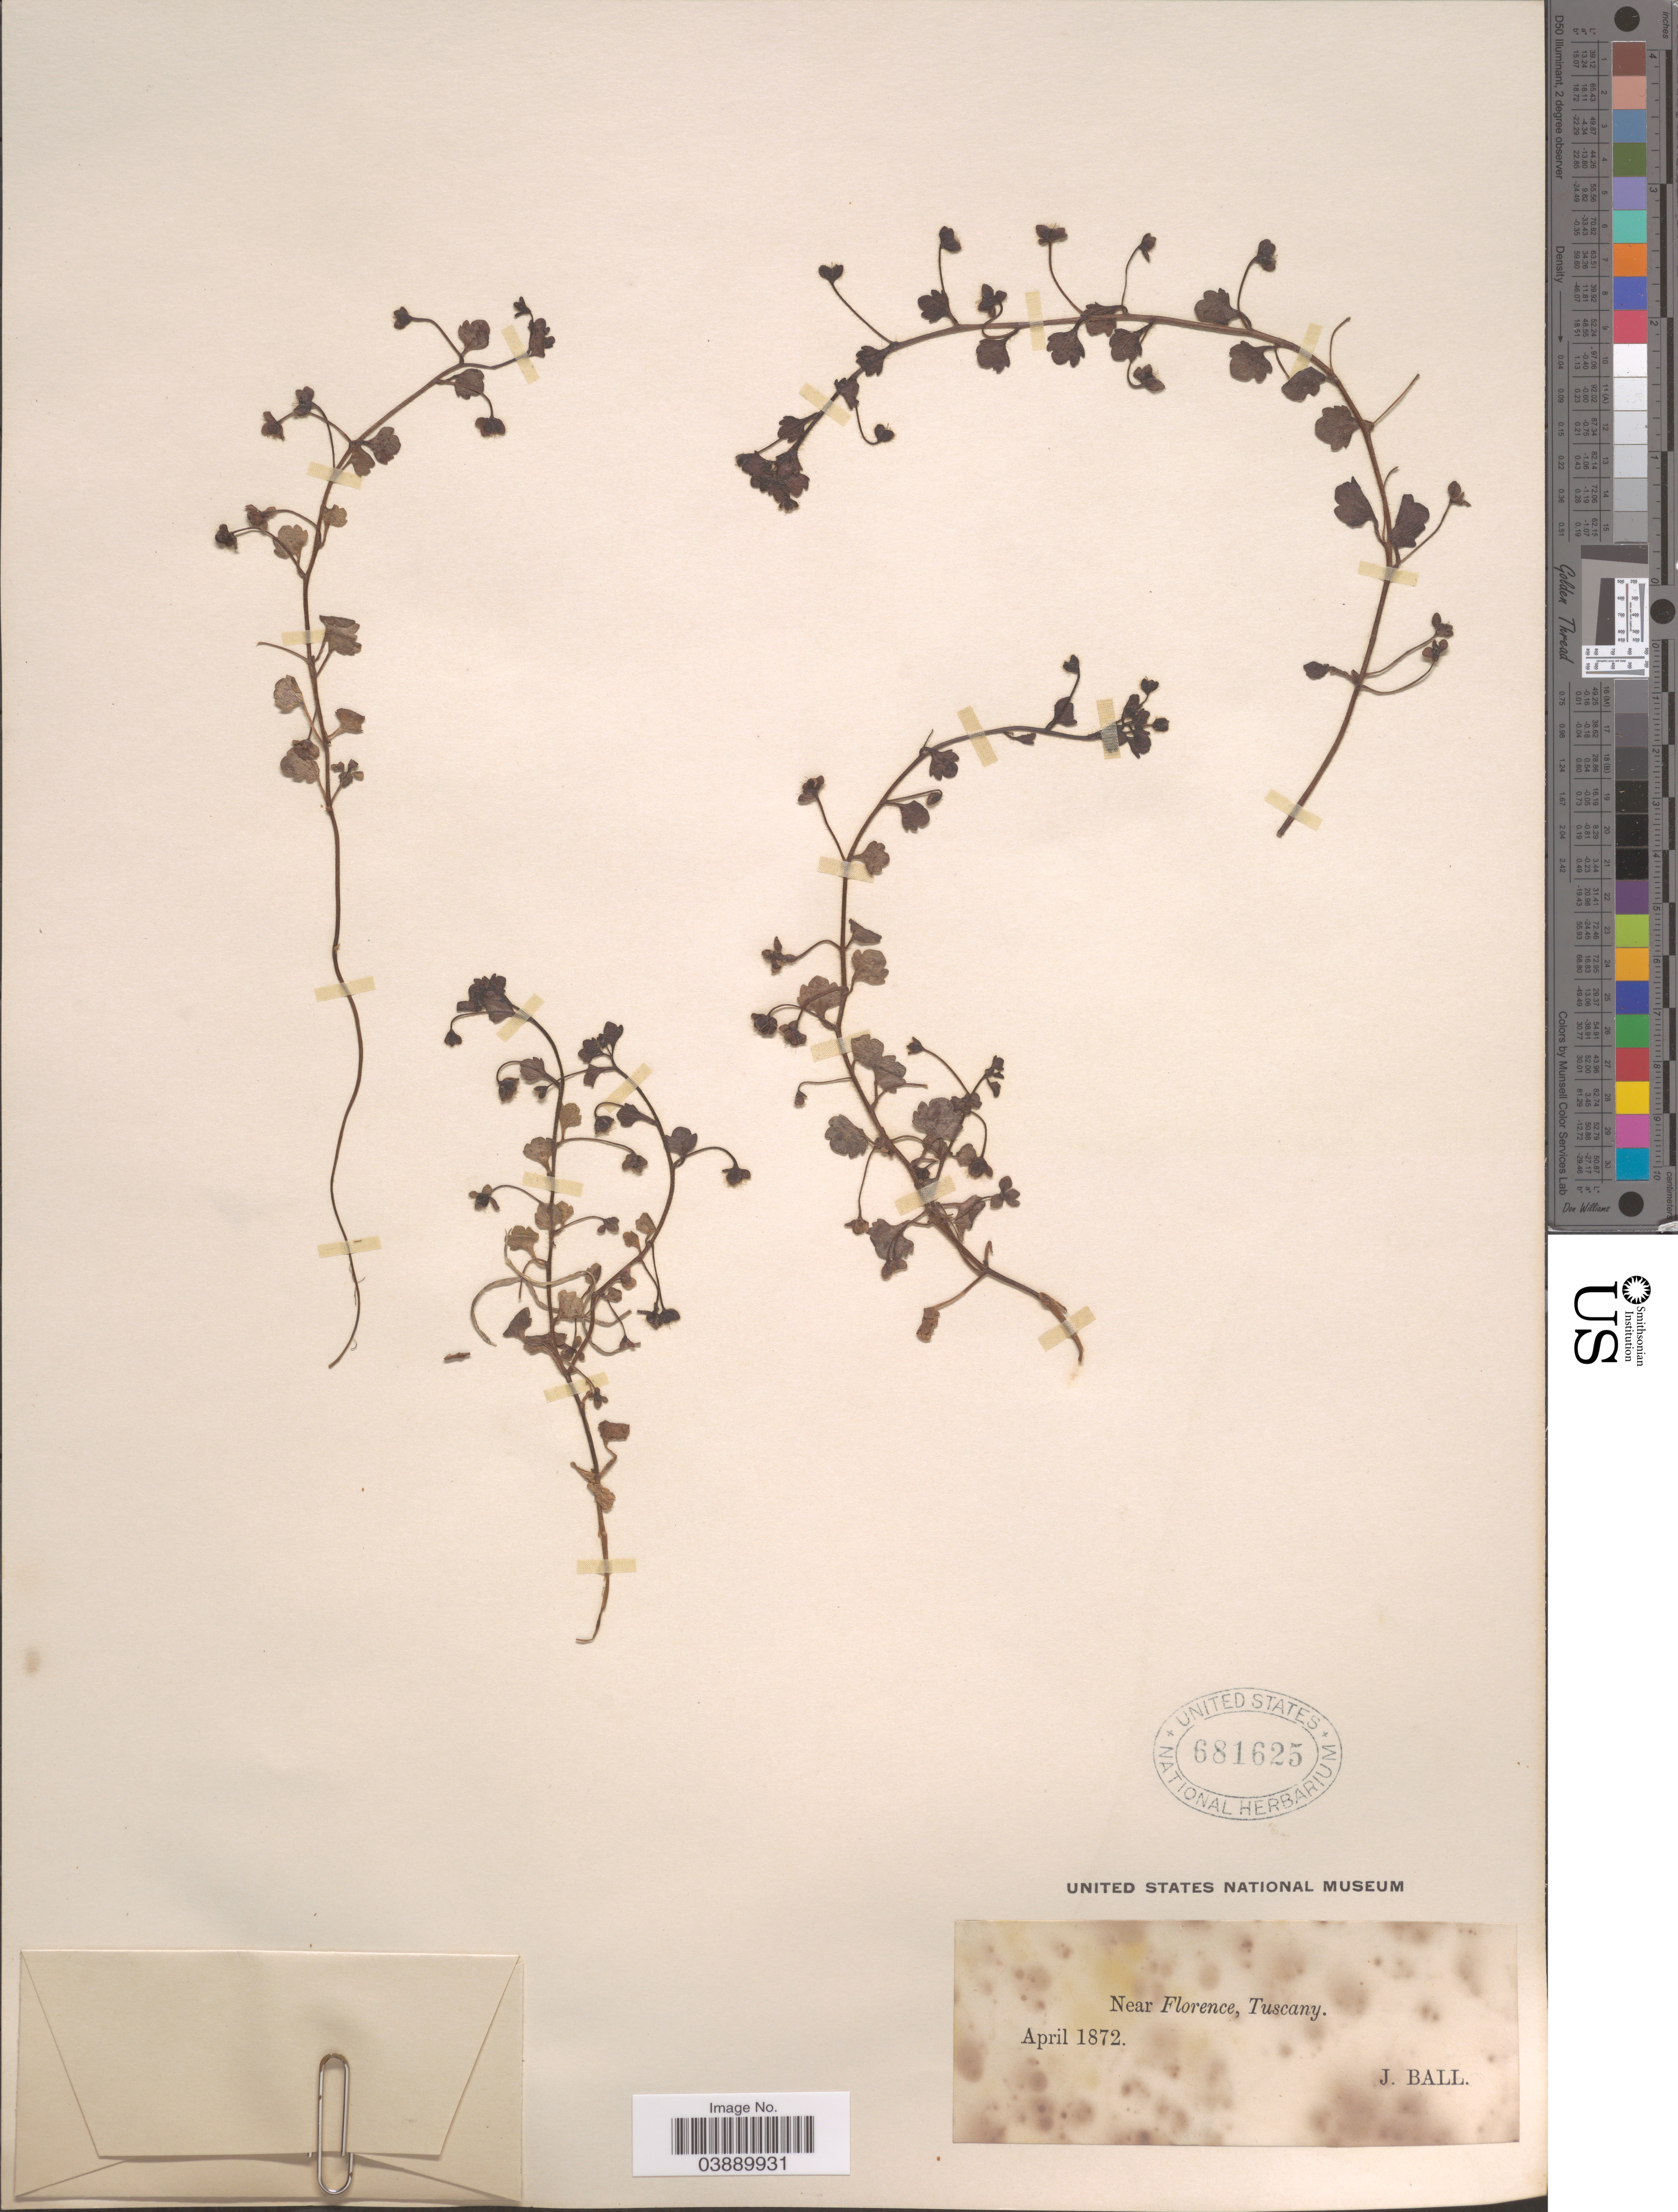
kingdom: Plantae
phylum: Tracheophyta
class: Magnoliopsida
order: Lamiales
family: Plantaginaceae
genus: Veronica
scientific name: Veronica cymbalaria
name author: M. Bodard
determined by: Albach, Dirk C.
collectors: J. Ball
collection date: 1872-04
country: Italy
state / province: Tuscany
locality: Near Florence.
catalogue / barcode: US 681625